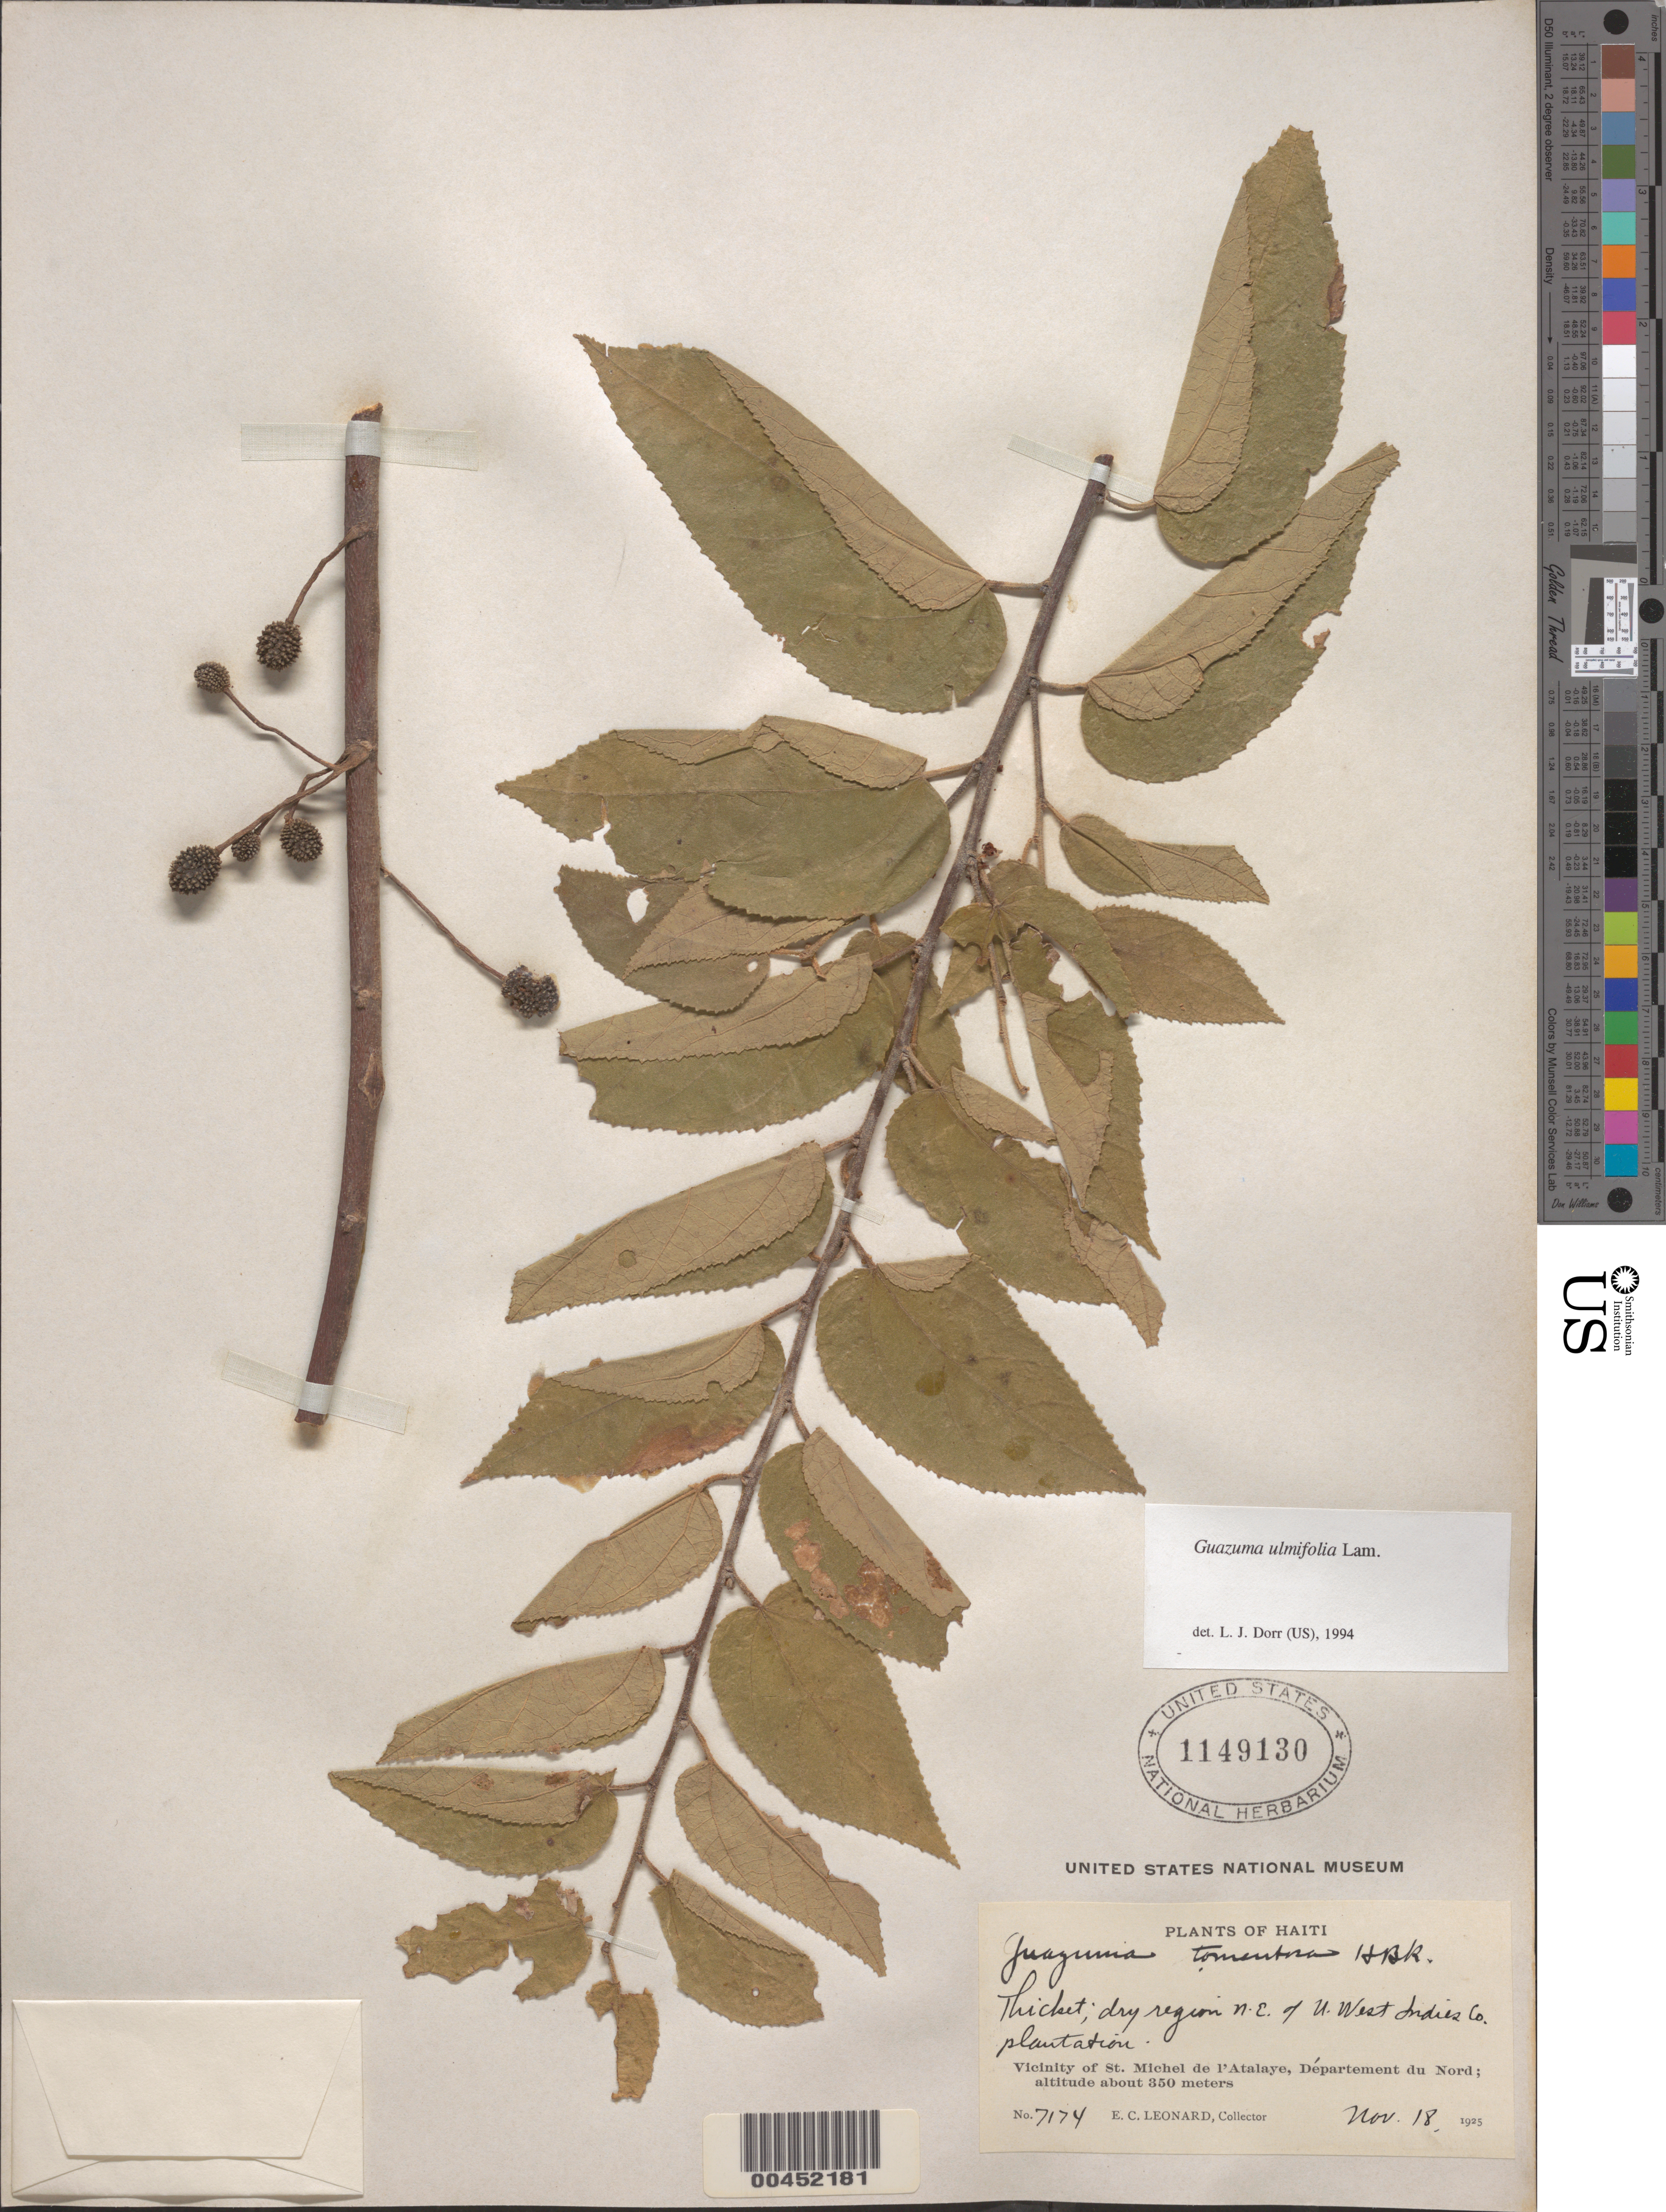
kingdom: Plantae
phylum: Tracheophyta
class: Magnoliopsida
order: Malvales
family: Malvaceae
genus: Guazuma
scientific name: Guazuma ulmifolia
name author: Lam.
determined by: Dorr, L. J., (BOT), Smithsonian Institution - National Museum of Natural History (UNITED STATES)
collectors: E. C. Leonard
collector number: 7174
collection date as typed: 18 Nov 1925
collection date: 1925-11-18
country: Haiti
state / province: Nord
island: Hispaniola Island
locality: NE of U. West Indies Co. plantation, Vicinity of St. Michel de l'Atalaye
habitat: Thicket, dry region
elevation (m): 350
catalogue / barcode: US 1149130